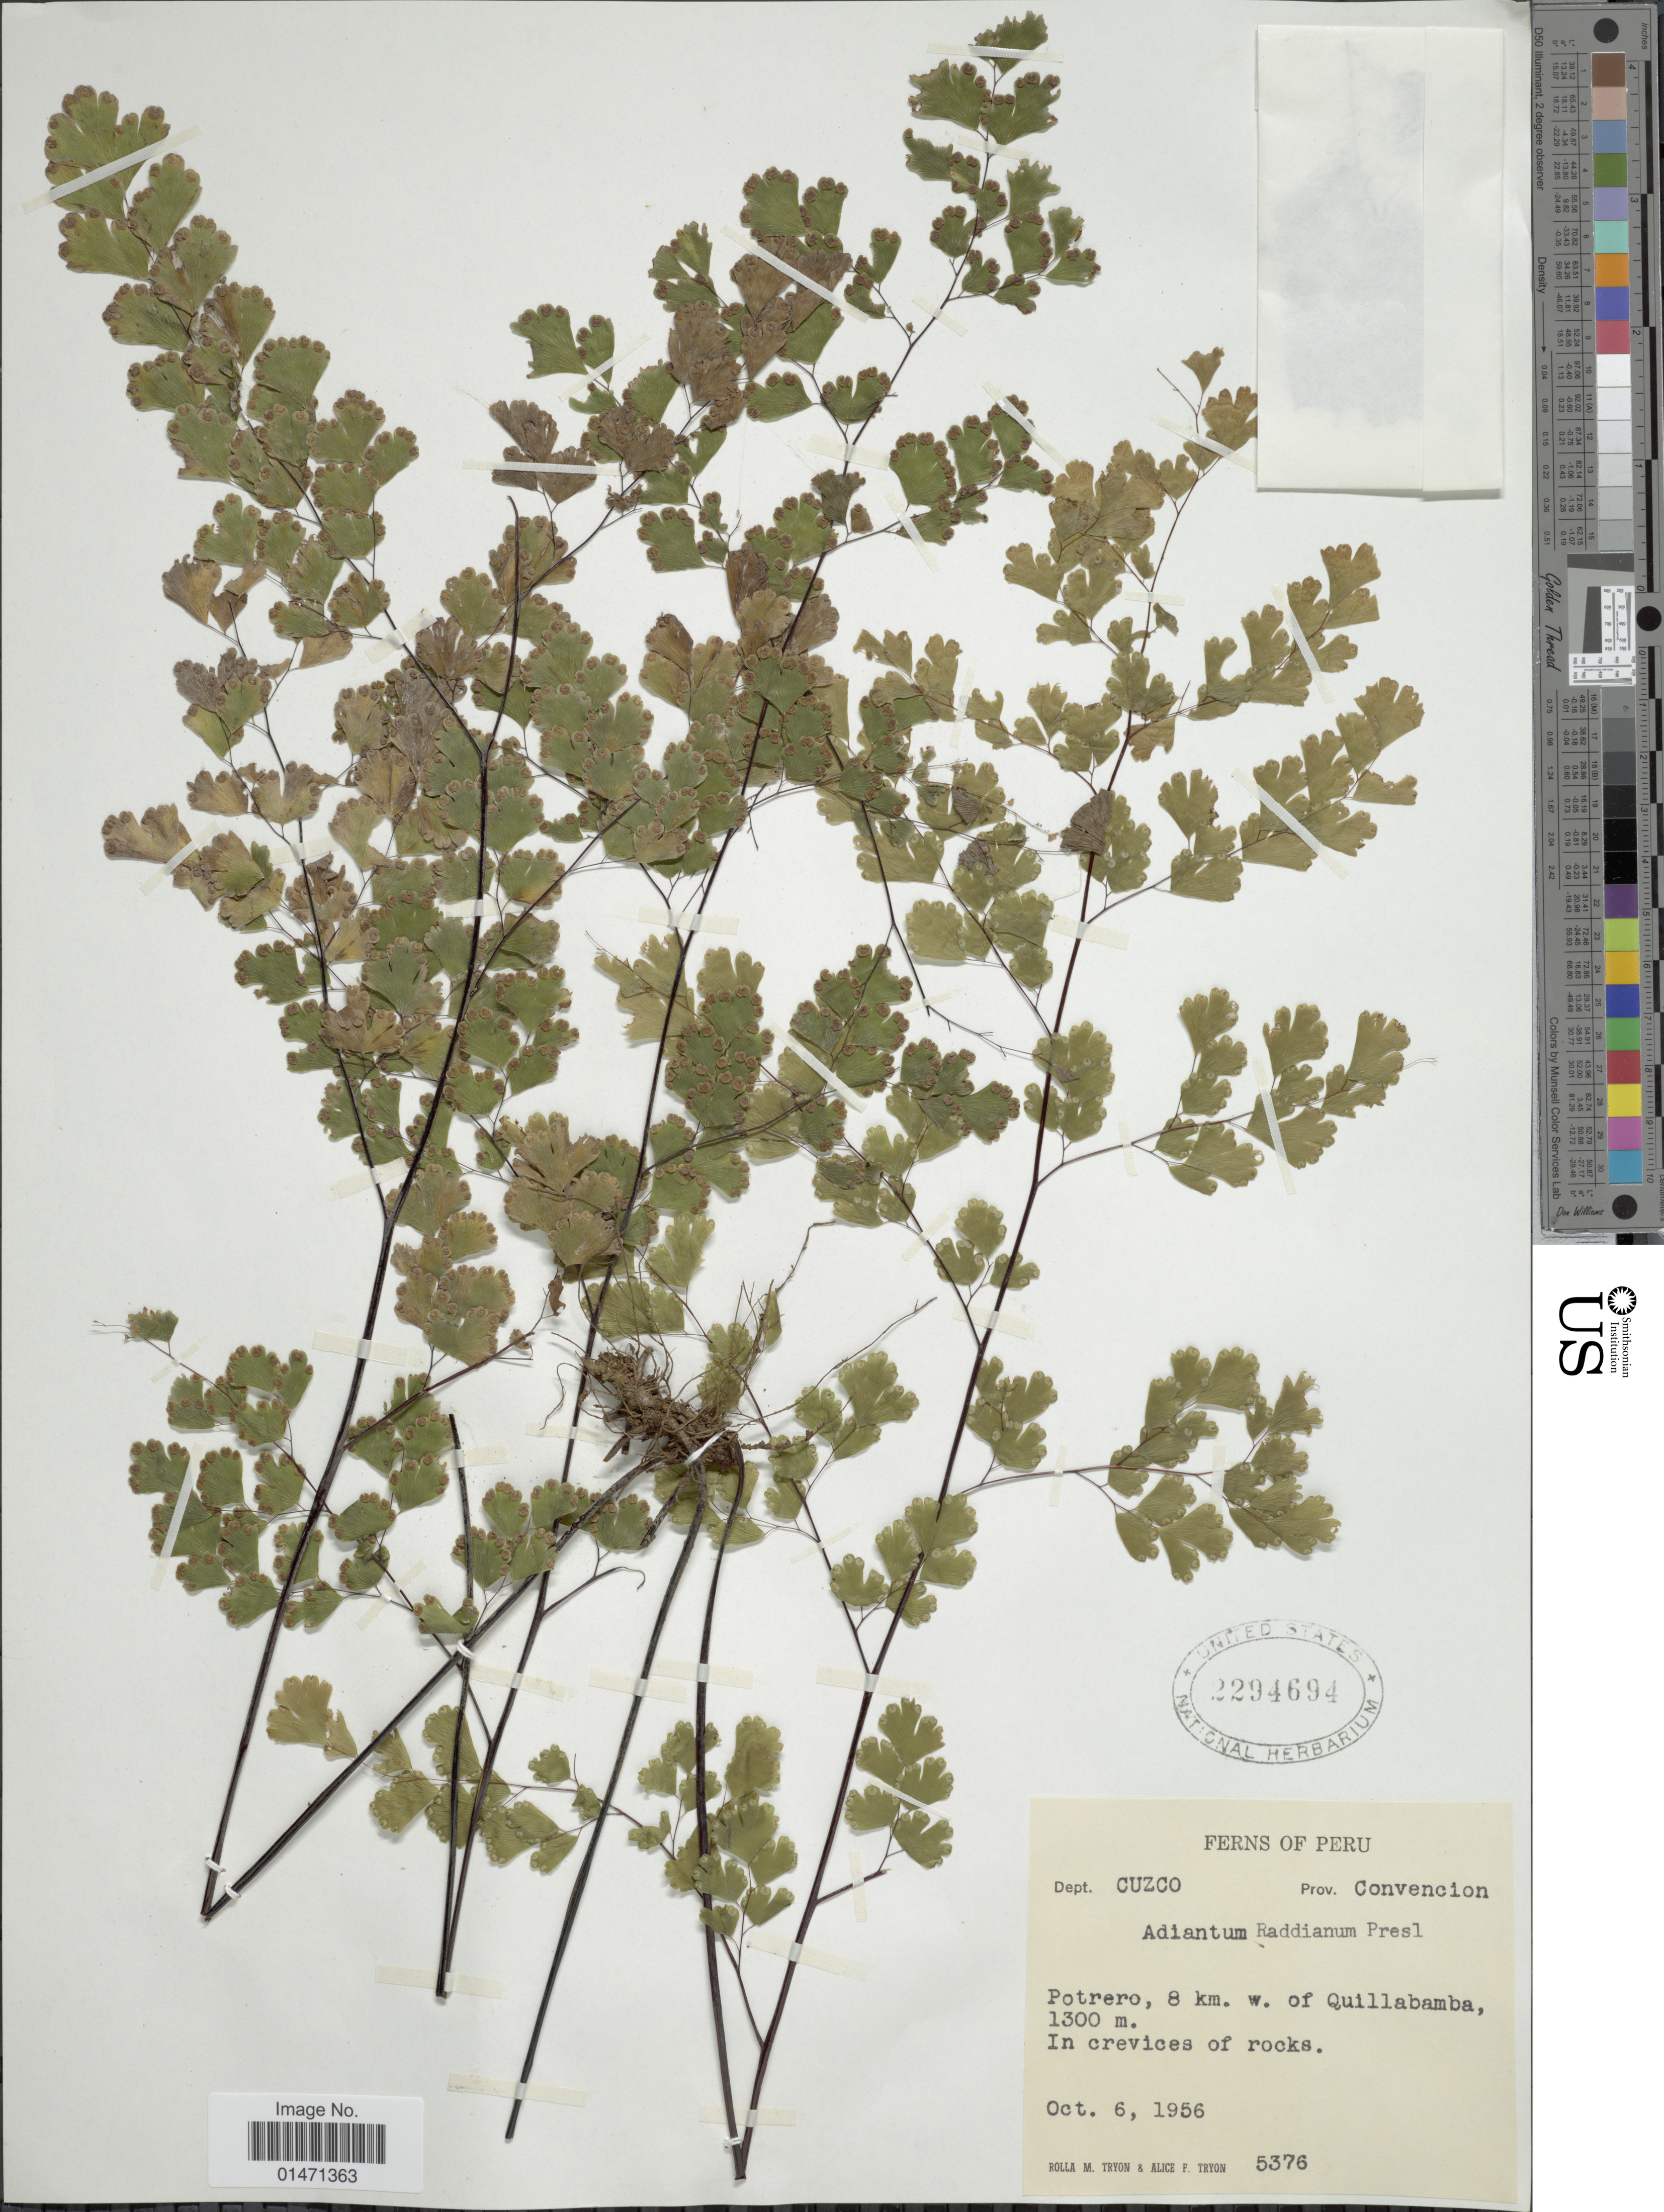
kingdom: Plantae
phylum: Tracheophyta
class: Polypodiopsida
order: Polypodiales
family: Pteridaceae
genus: Adiantum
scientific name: Adiantum raddianum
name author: C. Presl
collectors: R. M. Tryon & A. F. Tryon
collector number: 5376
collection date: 1956-10-06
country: Peru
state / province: Cusco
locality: Dept. Cuzco, prov. Convencion, Potrero, 8km W. of QUillabamba, in crevices of rocks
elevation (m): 1300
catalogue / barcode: US 2294694